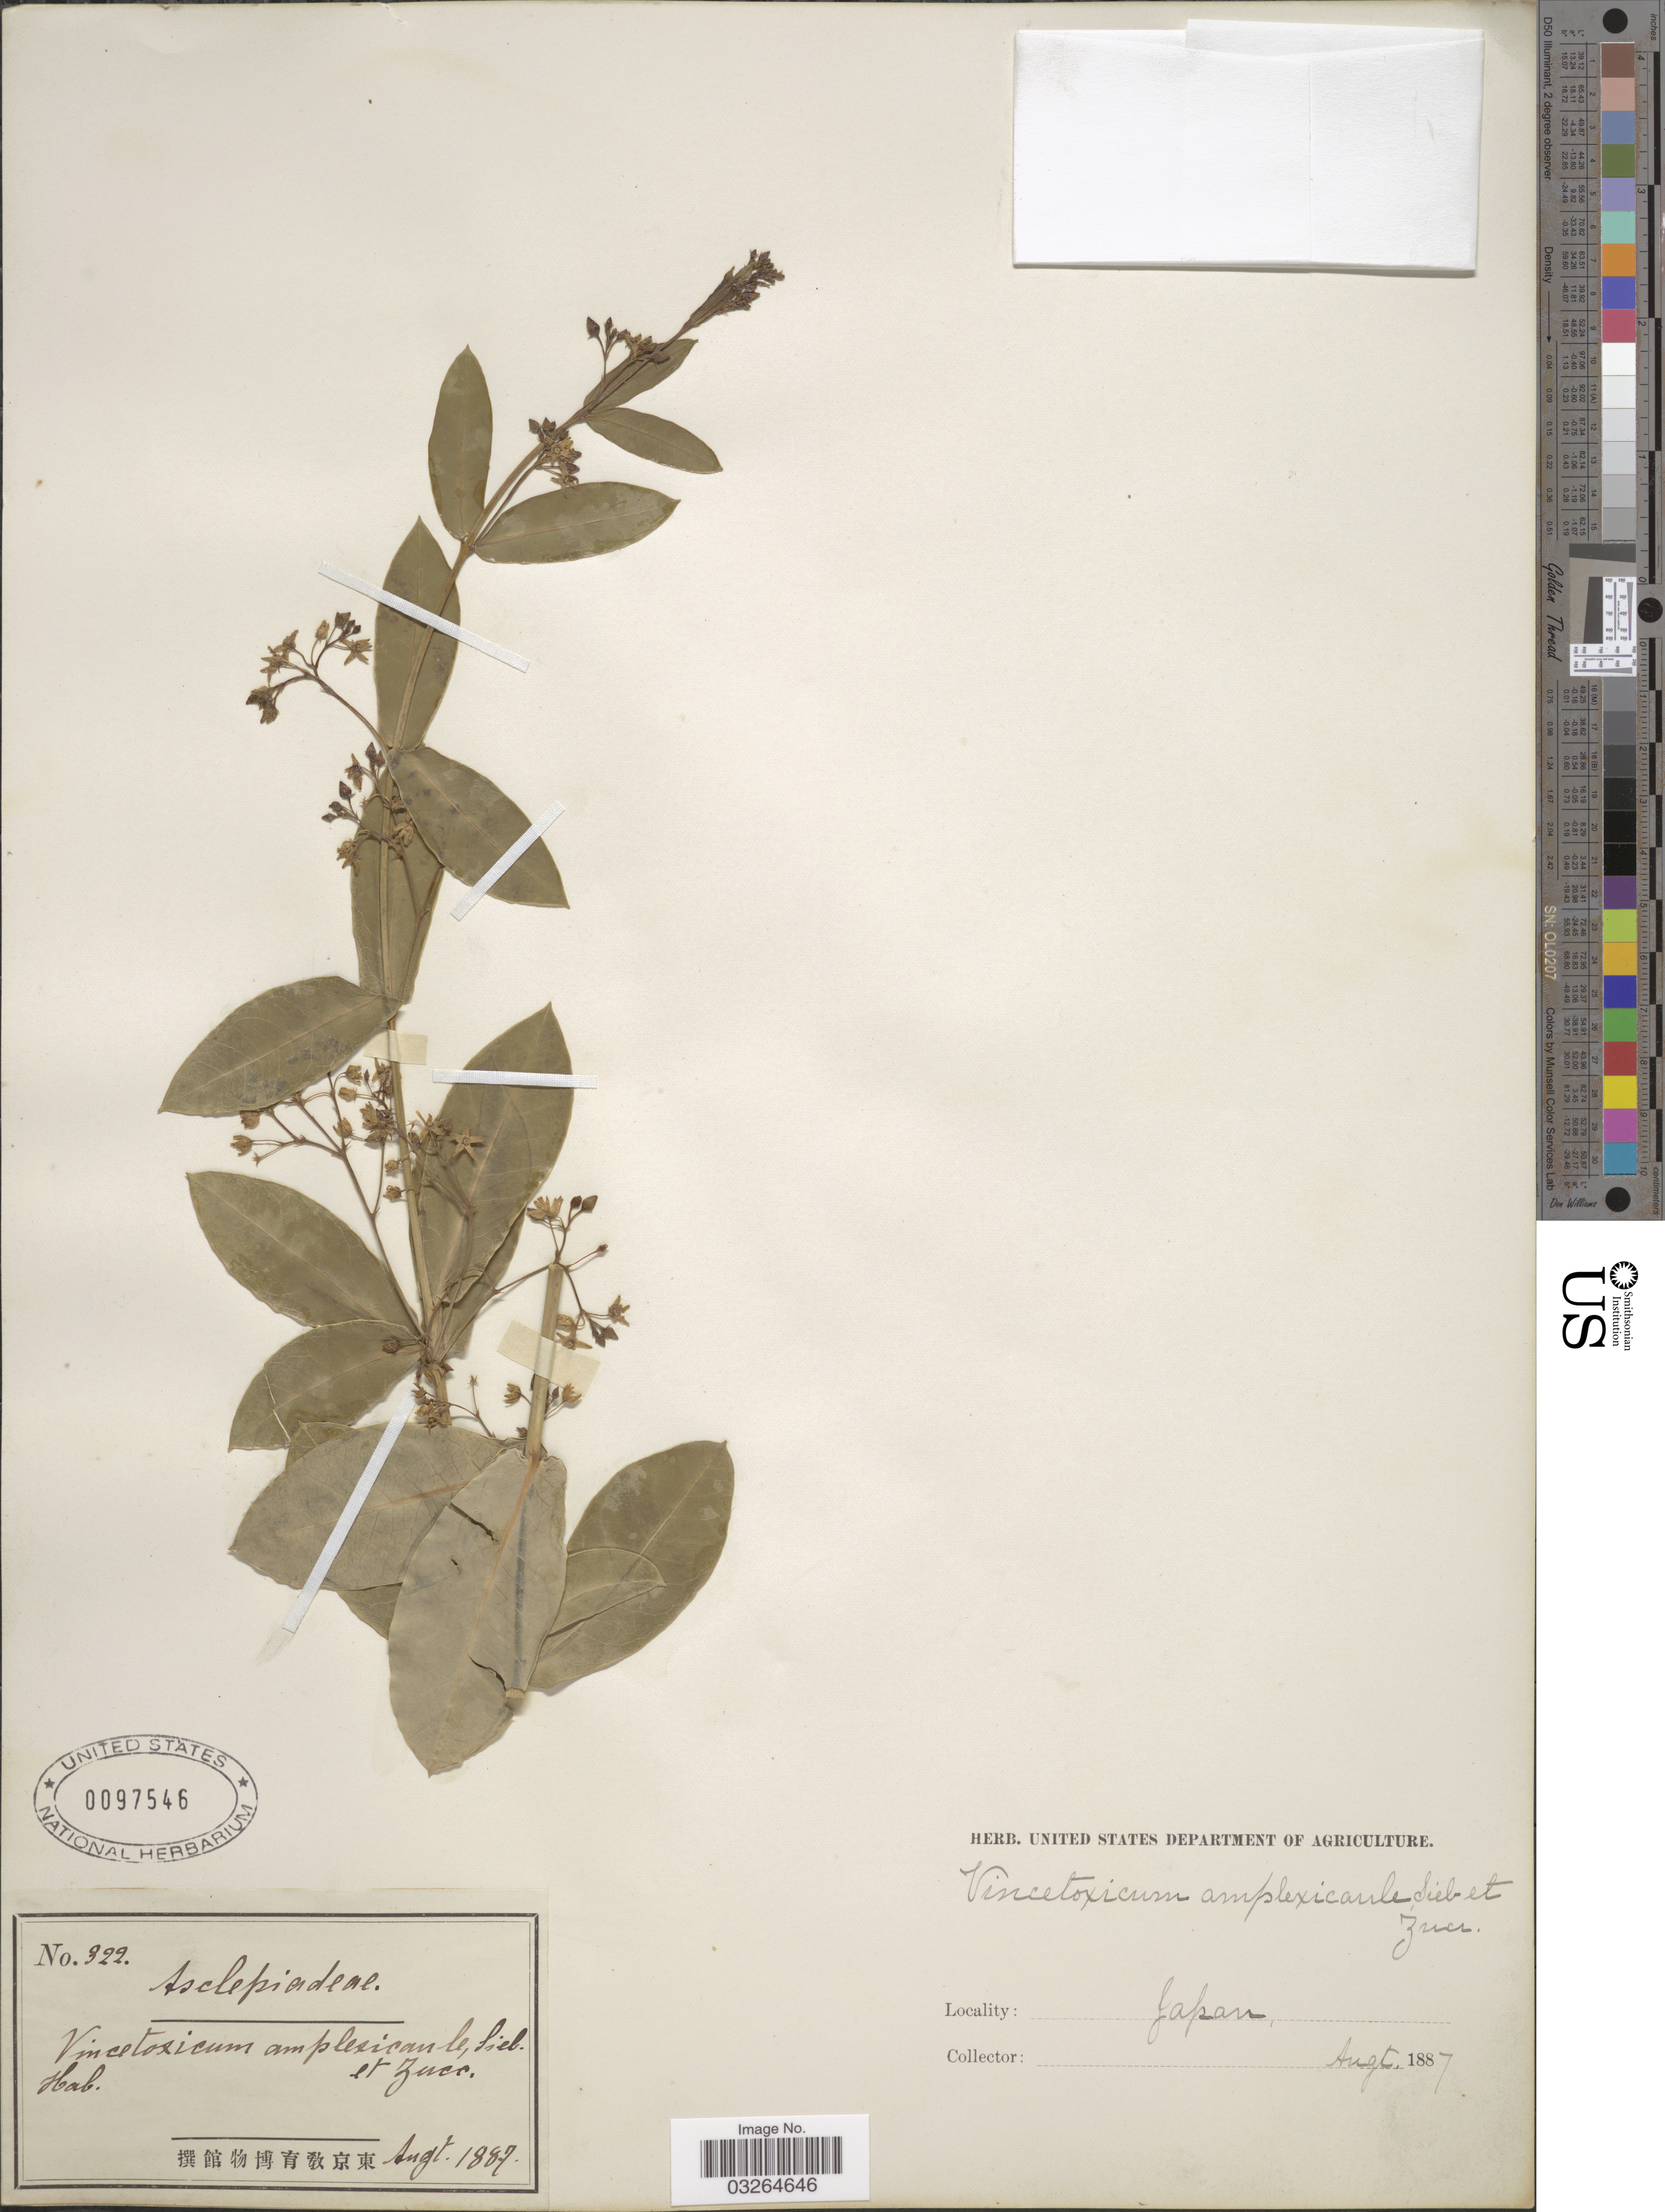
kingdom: Plantae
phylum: Tracheophyta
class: Magnoliopsida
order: Gentianales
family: Apocynaceae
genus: Cynanchum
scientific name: Cynanchum amplexicaule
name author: (Siebold & Zucc.) Hemsl.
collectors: Facchini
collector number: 322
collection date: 1887-08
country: Japan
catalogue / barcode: US 97546